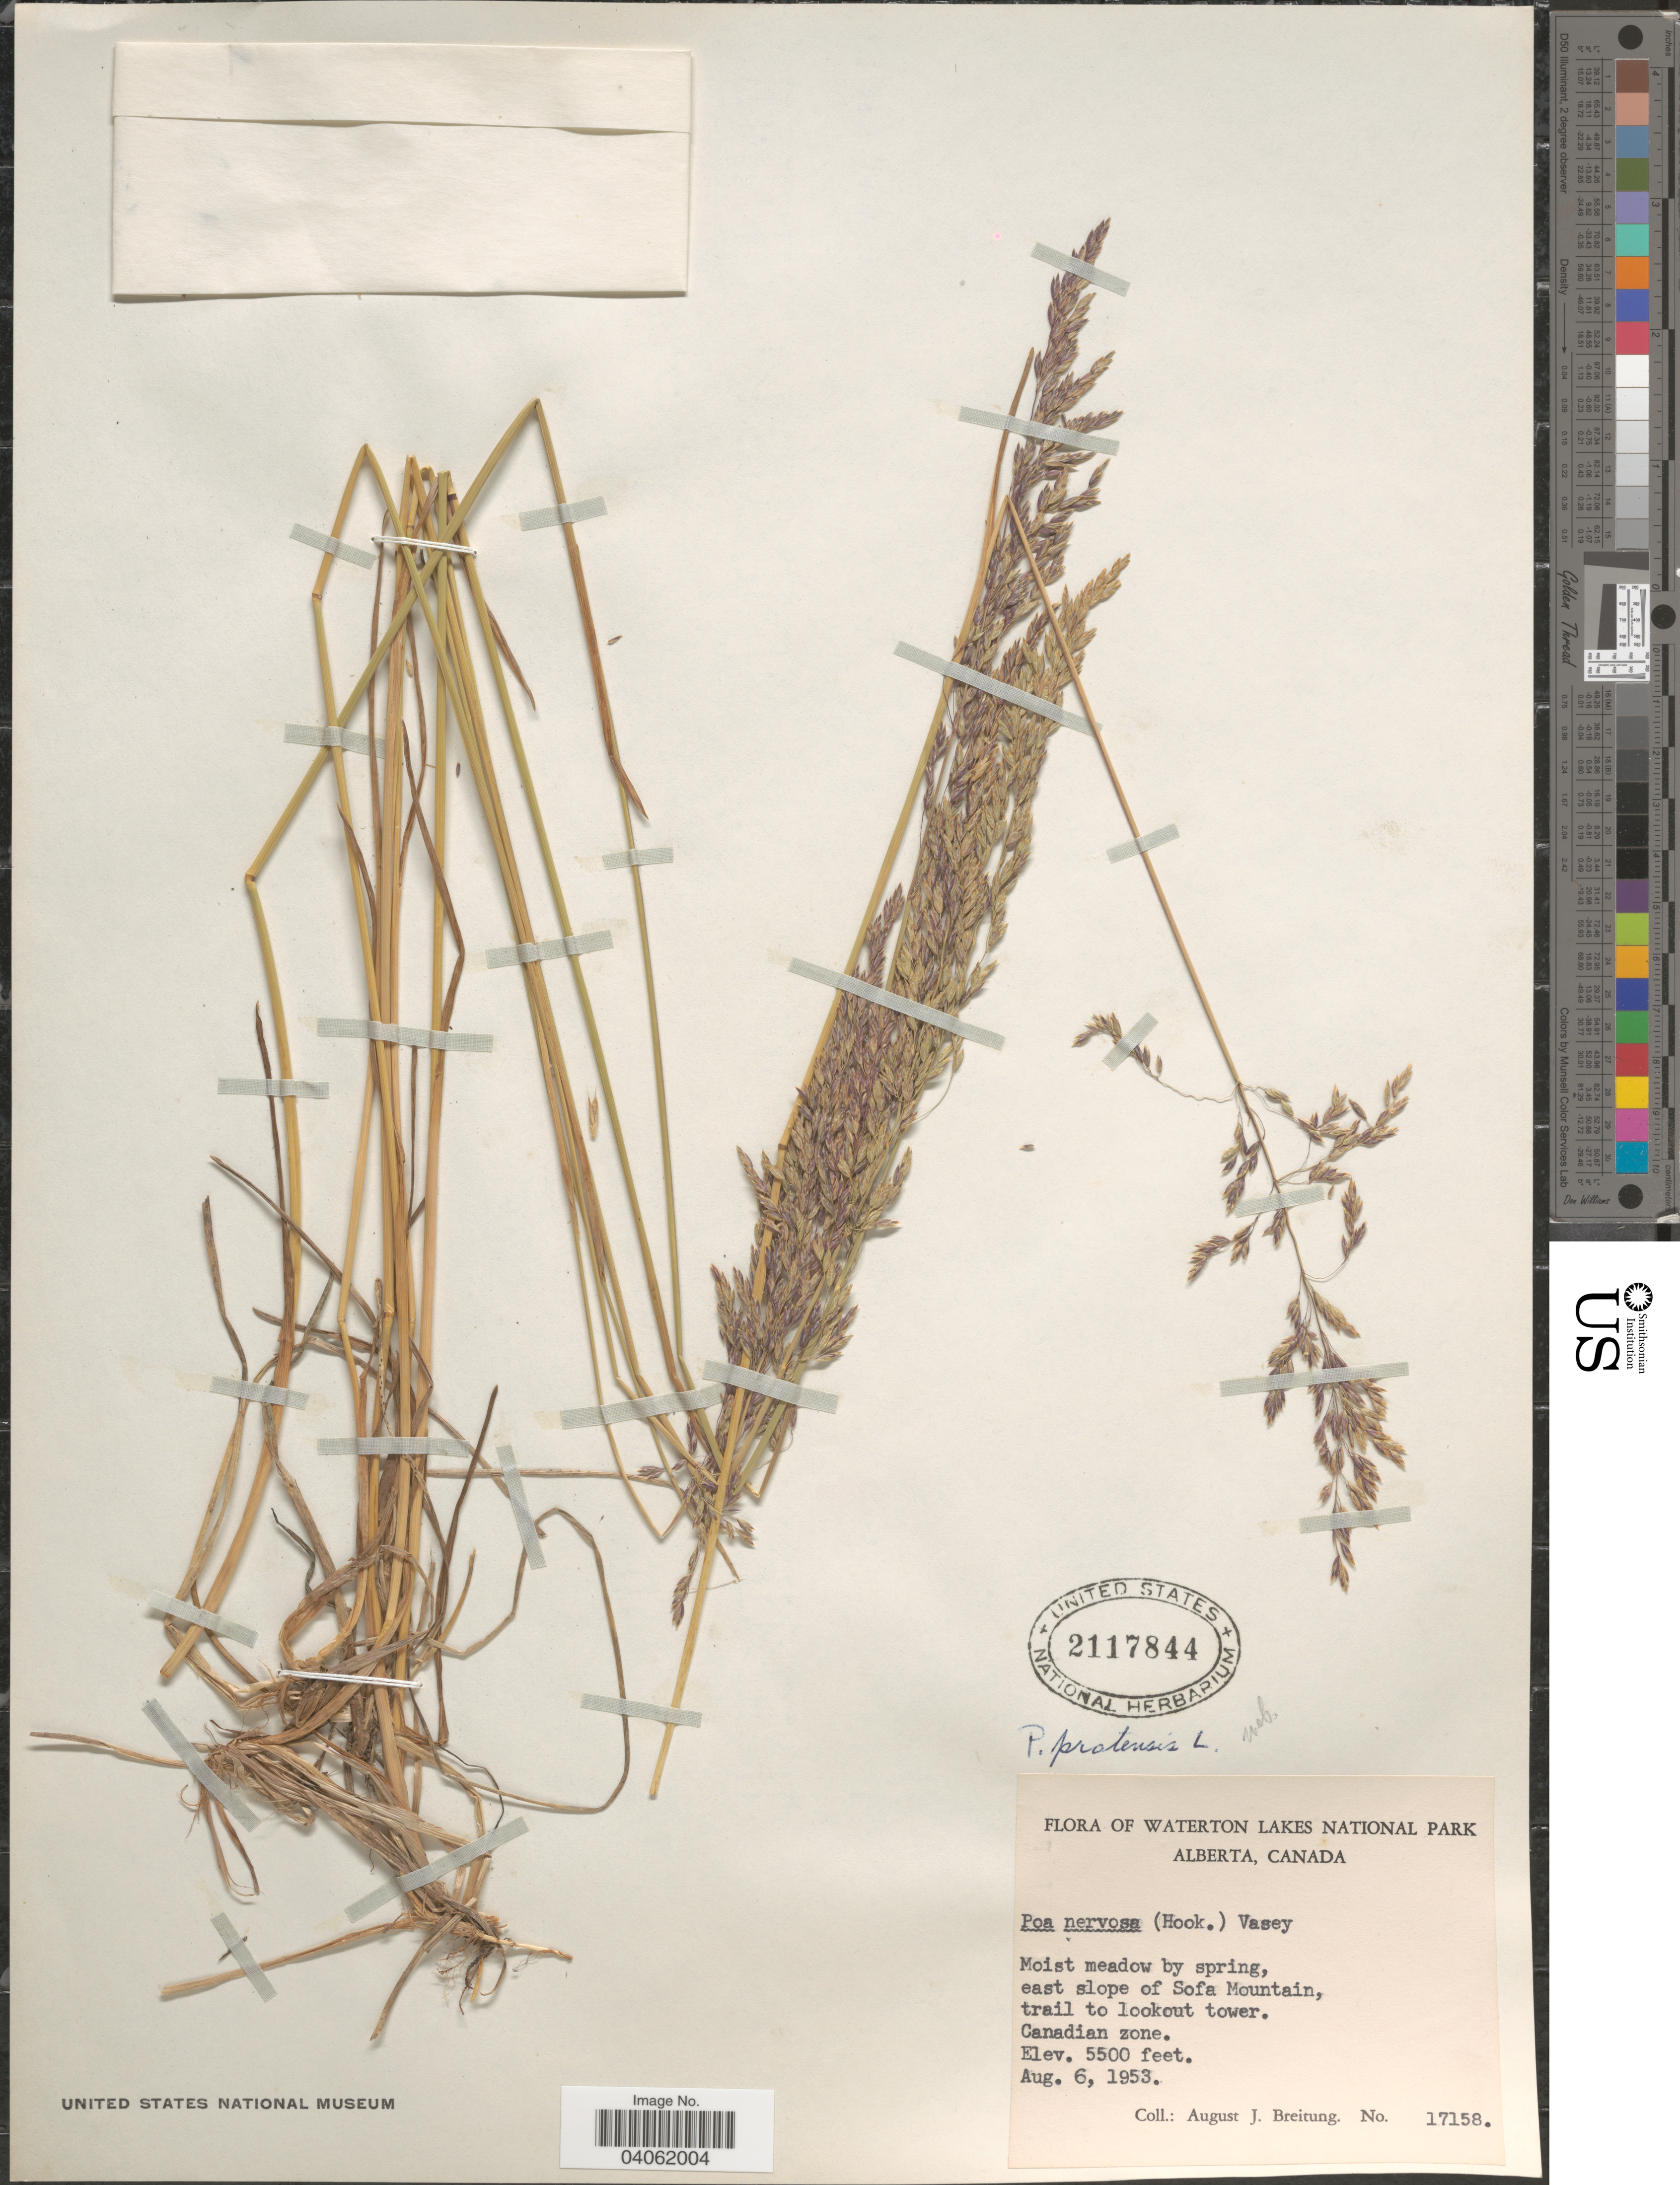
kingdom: Plantae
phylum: Tracheophyta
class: Liliopsida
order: Poales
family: Poaceae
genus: Poa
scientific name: Poa pratensis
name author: L.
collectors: A. Breitung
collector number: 17158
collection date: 1953-08-06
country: Canada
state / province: Alberta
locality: Waterton Lakes National Park. East slope of Sofa Mountain. Canadian zone.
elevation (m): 1676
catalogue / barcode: US 2117844